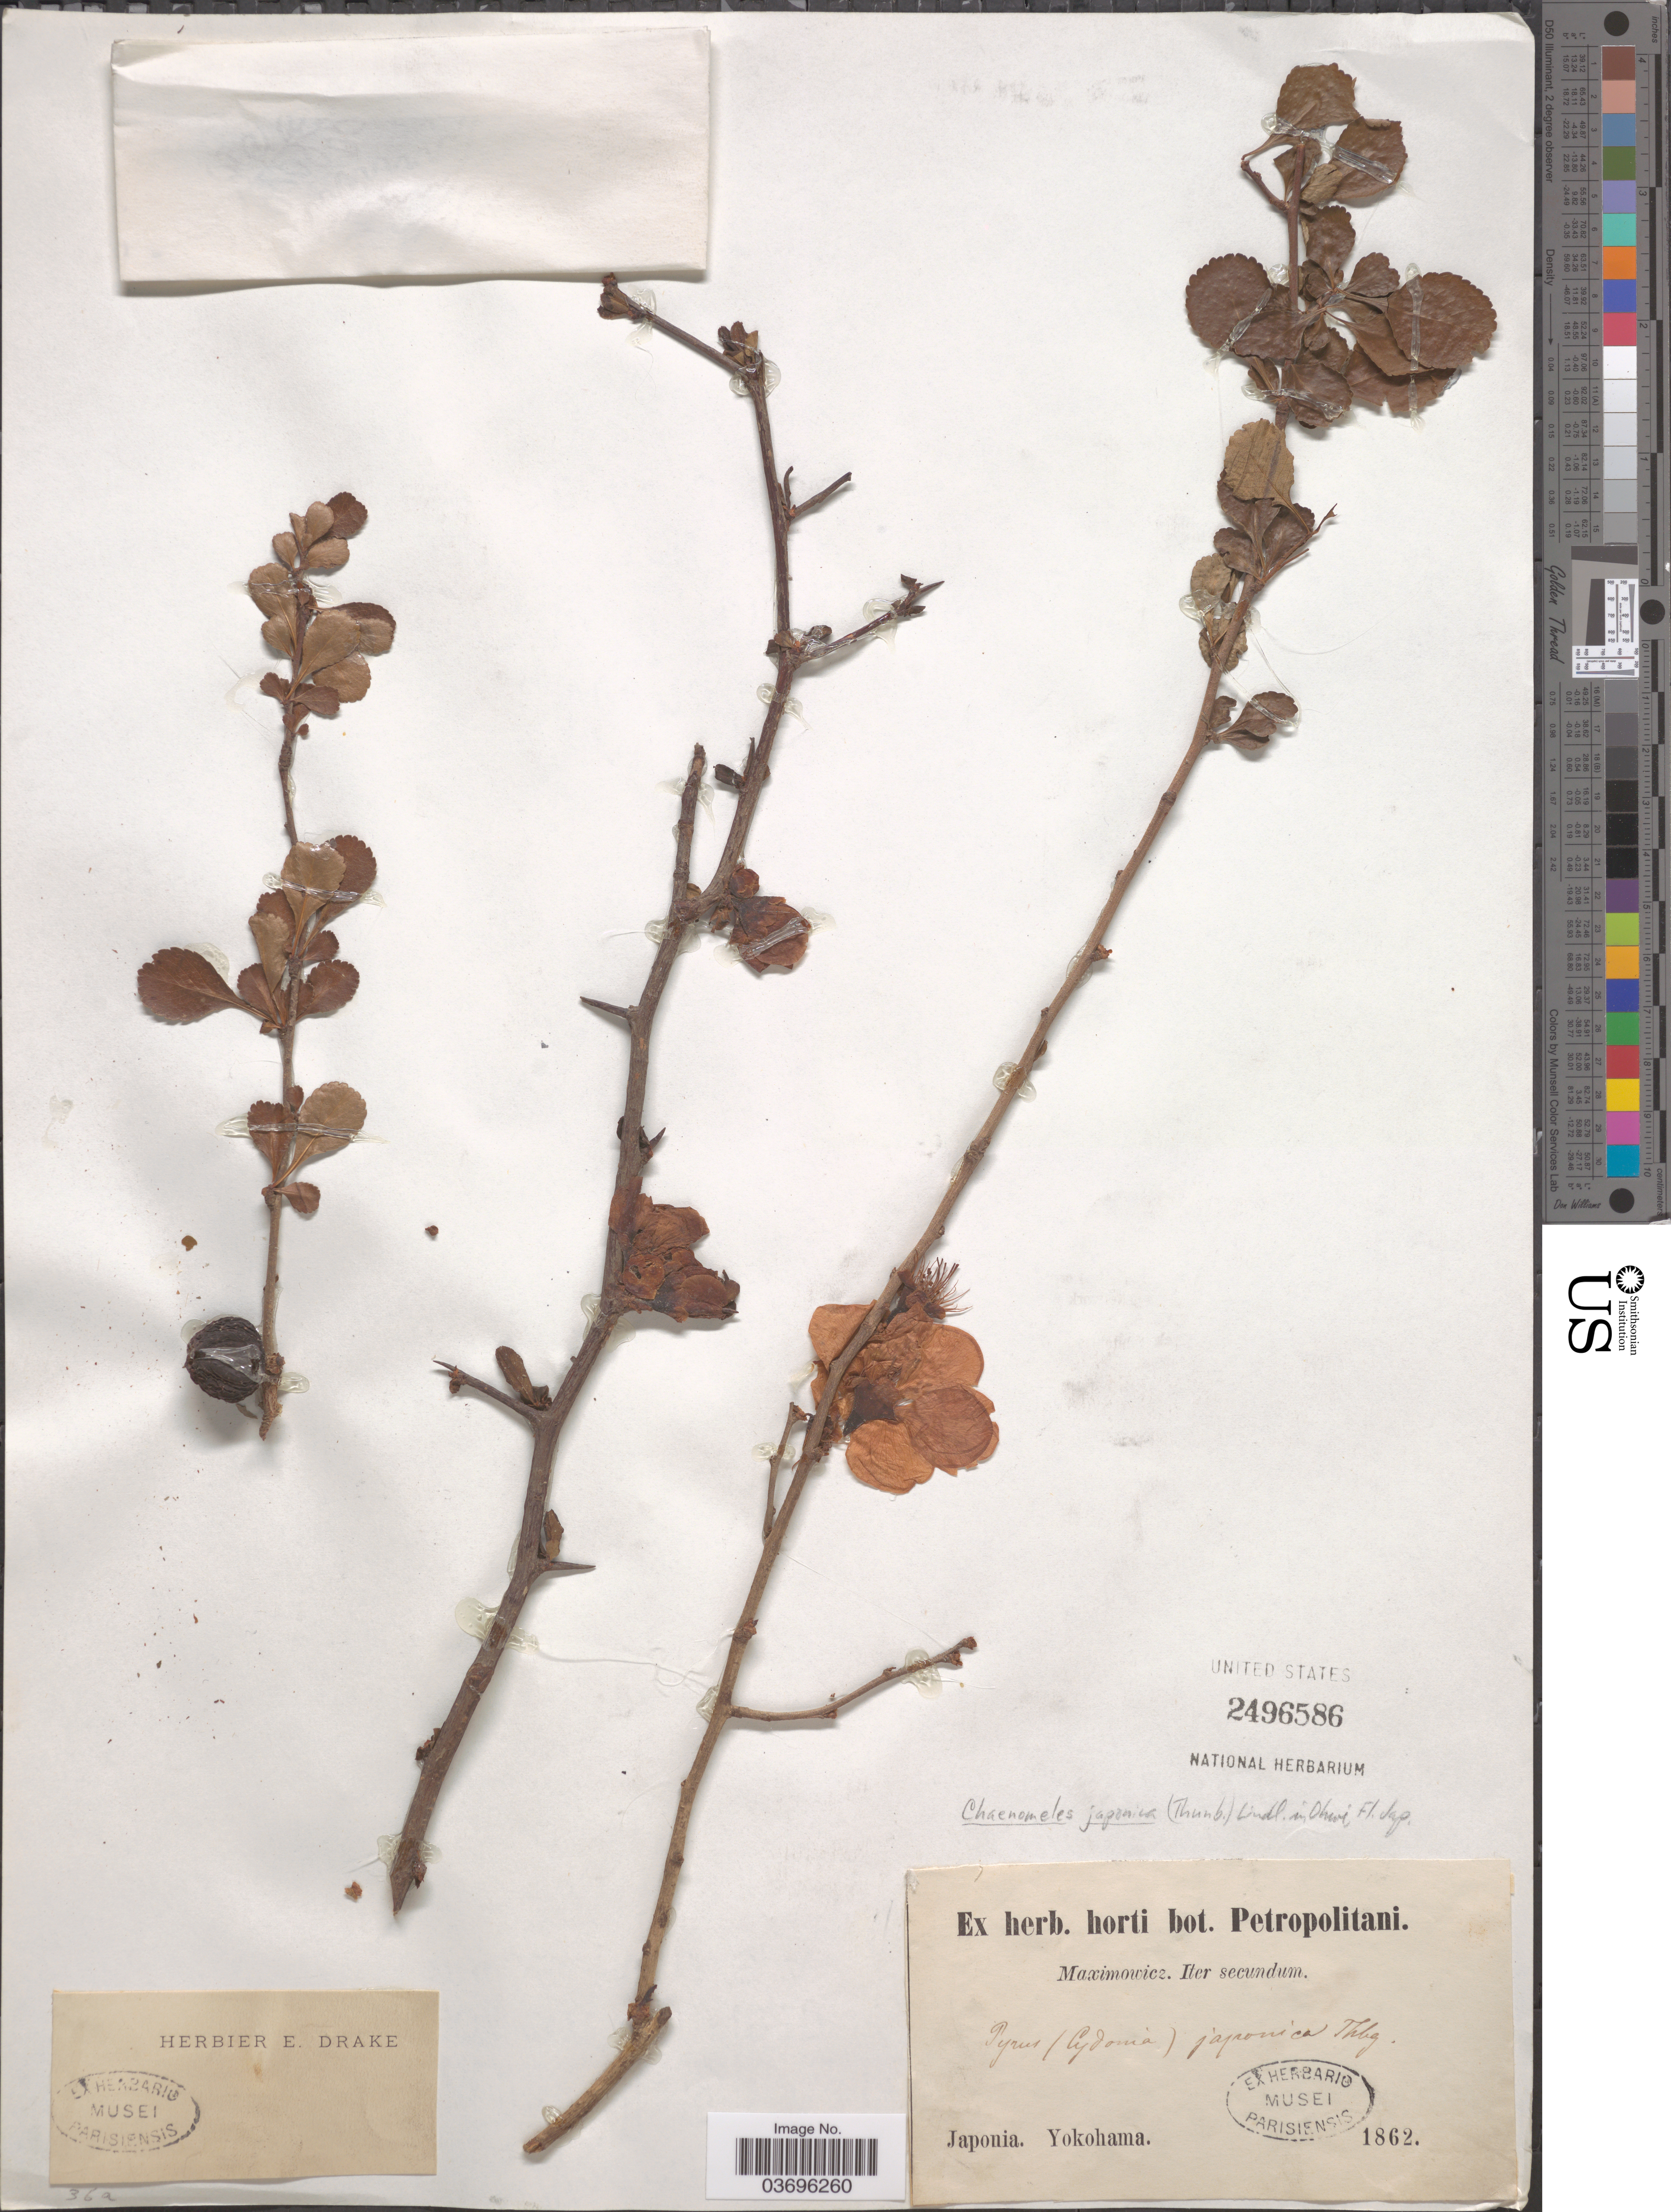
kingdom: Plantae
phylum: Tracheophyta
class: Magnoliopsida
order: Rosales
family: Rosaceae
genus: Chaenomeles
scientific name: Chaenomeles japonica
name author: (Thunb.) Lindl. ex Spach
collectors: Maximowicz, --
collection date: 1862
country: Japan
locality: Yokohama.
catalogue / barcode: US 2496586